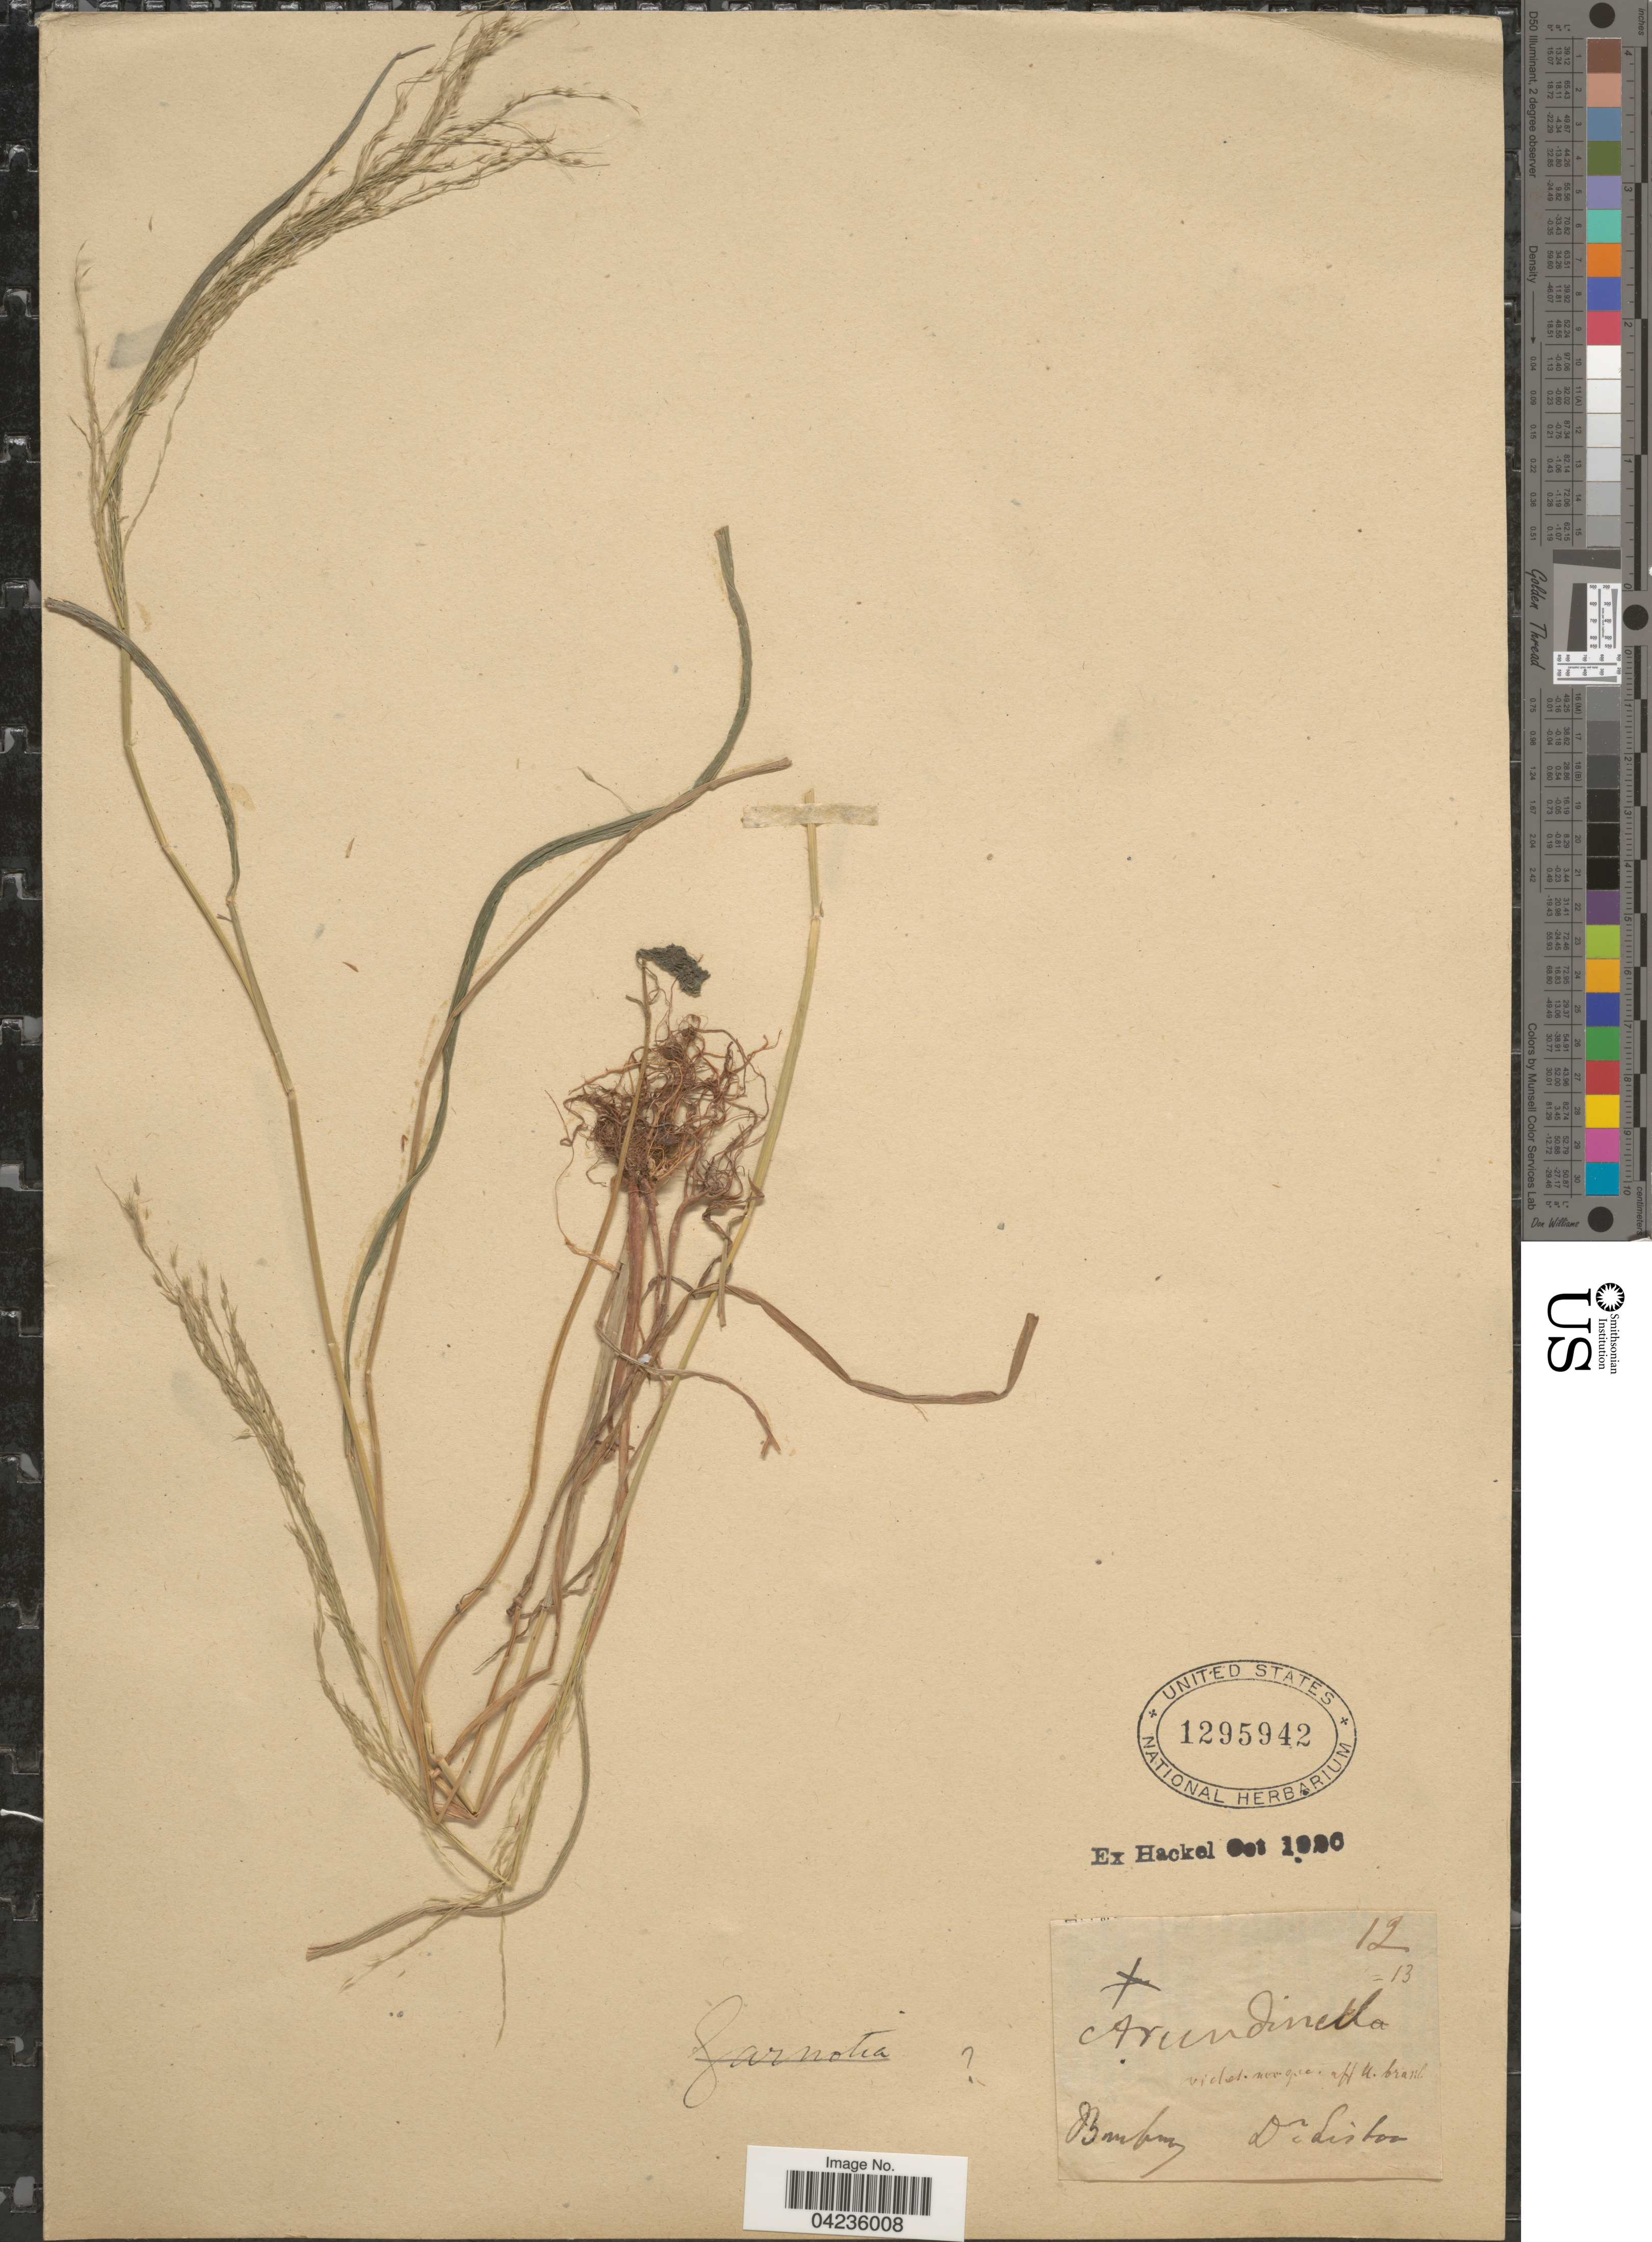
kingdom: Plantae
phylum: Tracheophyta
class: Liliopsida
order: Poales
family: Poaceae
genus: Arundinella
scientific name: Arundinella nepalensis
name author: Trin.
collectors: Lisboa, --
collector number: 12/13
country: India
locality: Bombay.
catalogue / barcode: US 1295942